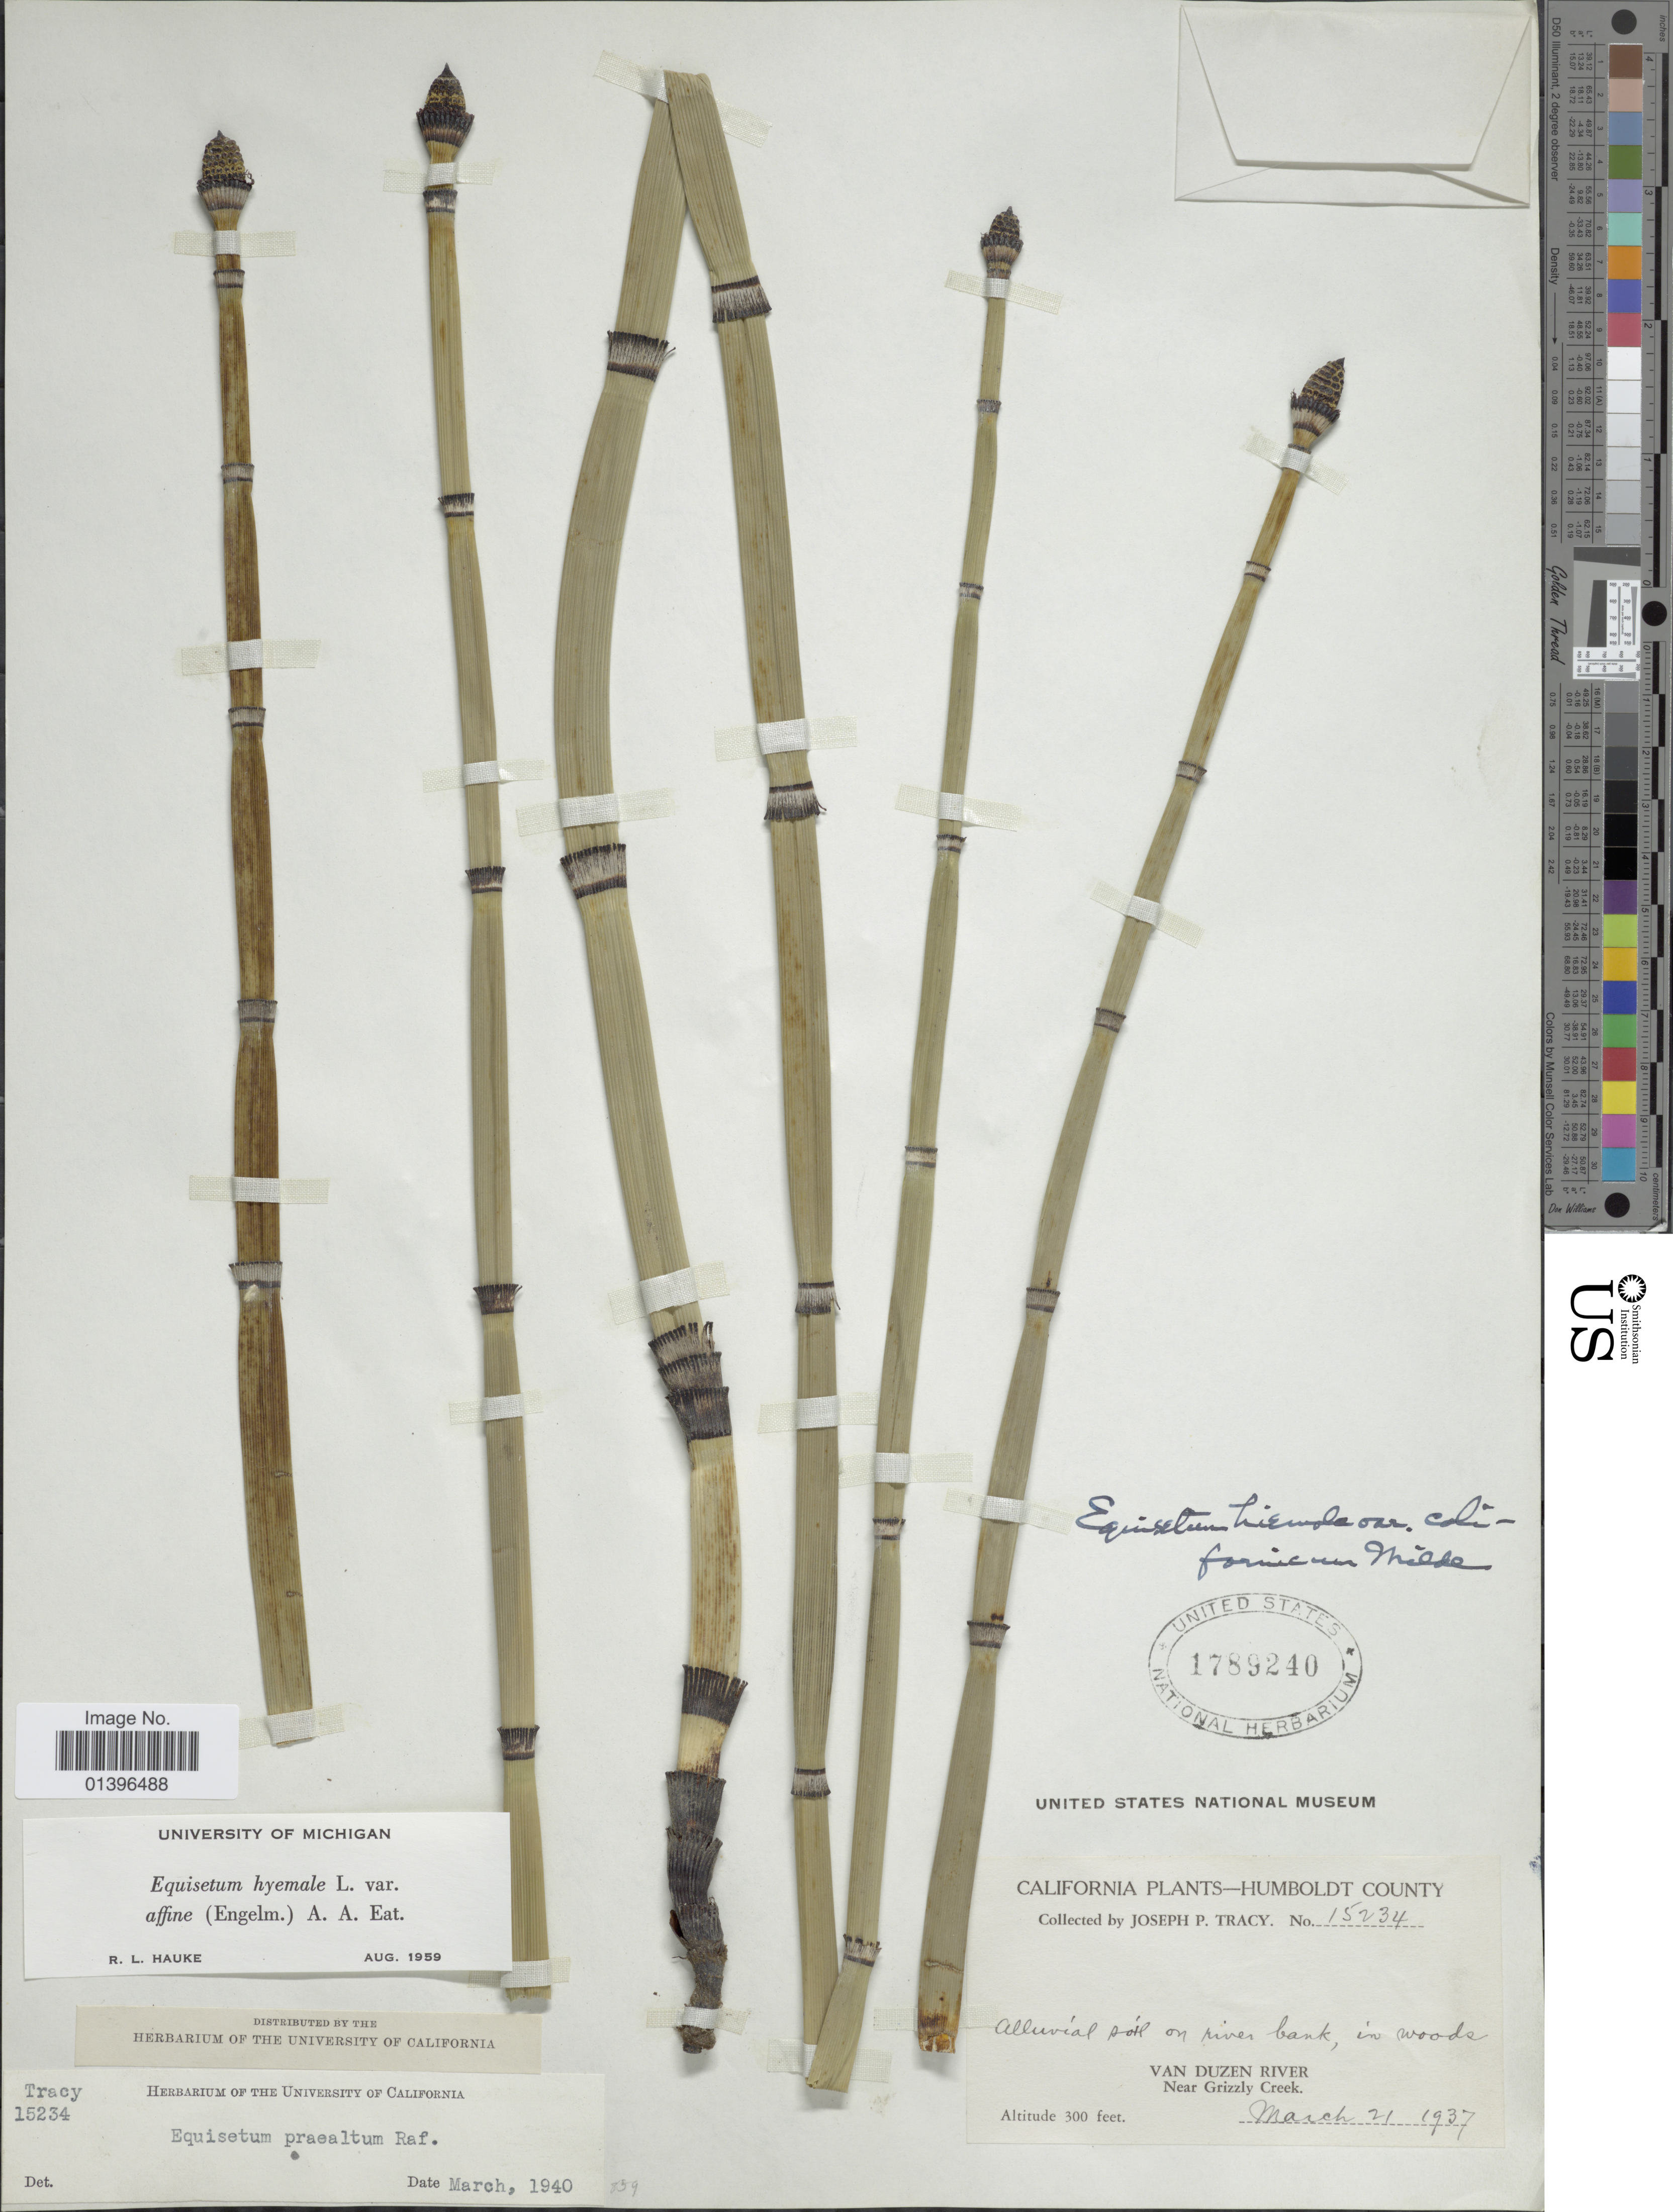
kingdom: Plantae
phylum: Tracheophyta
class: Polypodiopsida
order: Equisetales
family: Equisetaceae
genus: Equisetum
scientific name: Equisetum hyemale var. affine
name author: (Engelm.) A.A. Eaton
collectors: J. Tracy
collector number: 15234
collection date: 1937-03-21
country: United States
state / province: California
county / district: Humboldt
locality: Humboldt County. Van Duzen River. Near Grizzly Creek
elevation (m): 91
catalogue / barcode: US 1789240